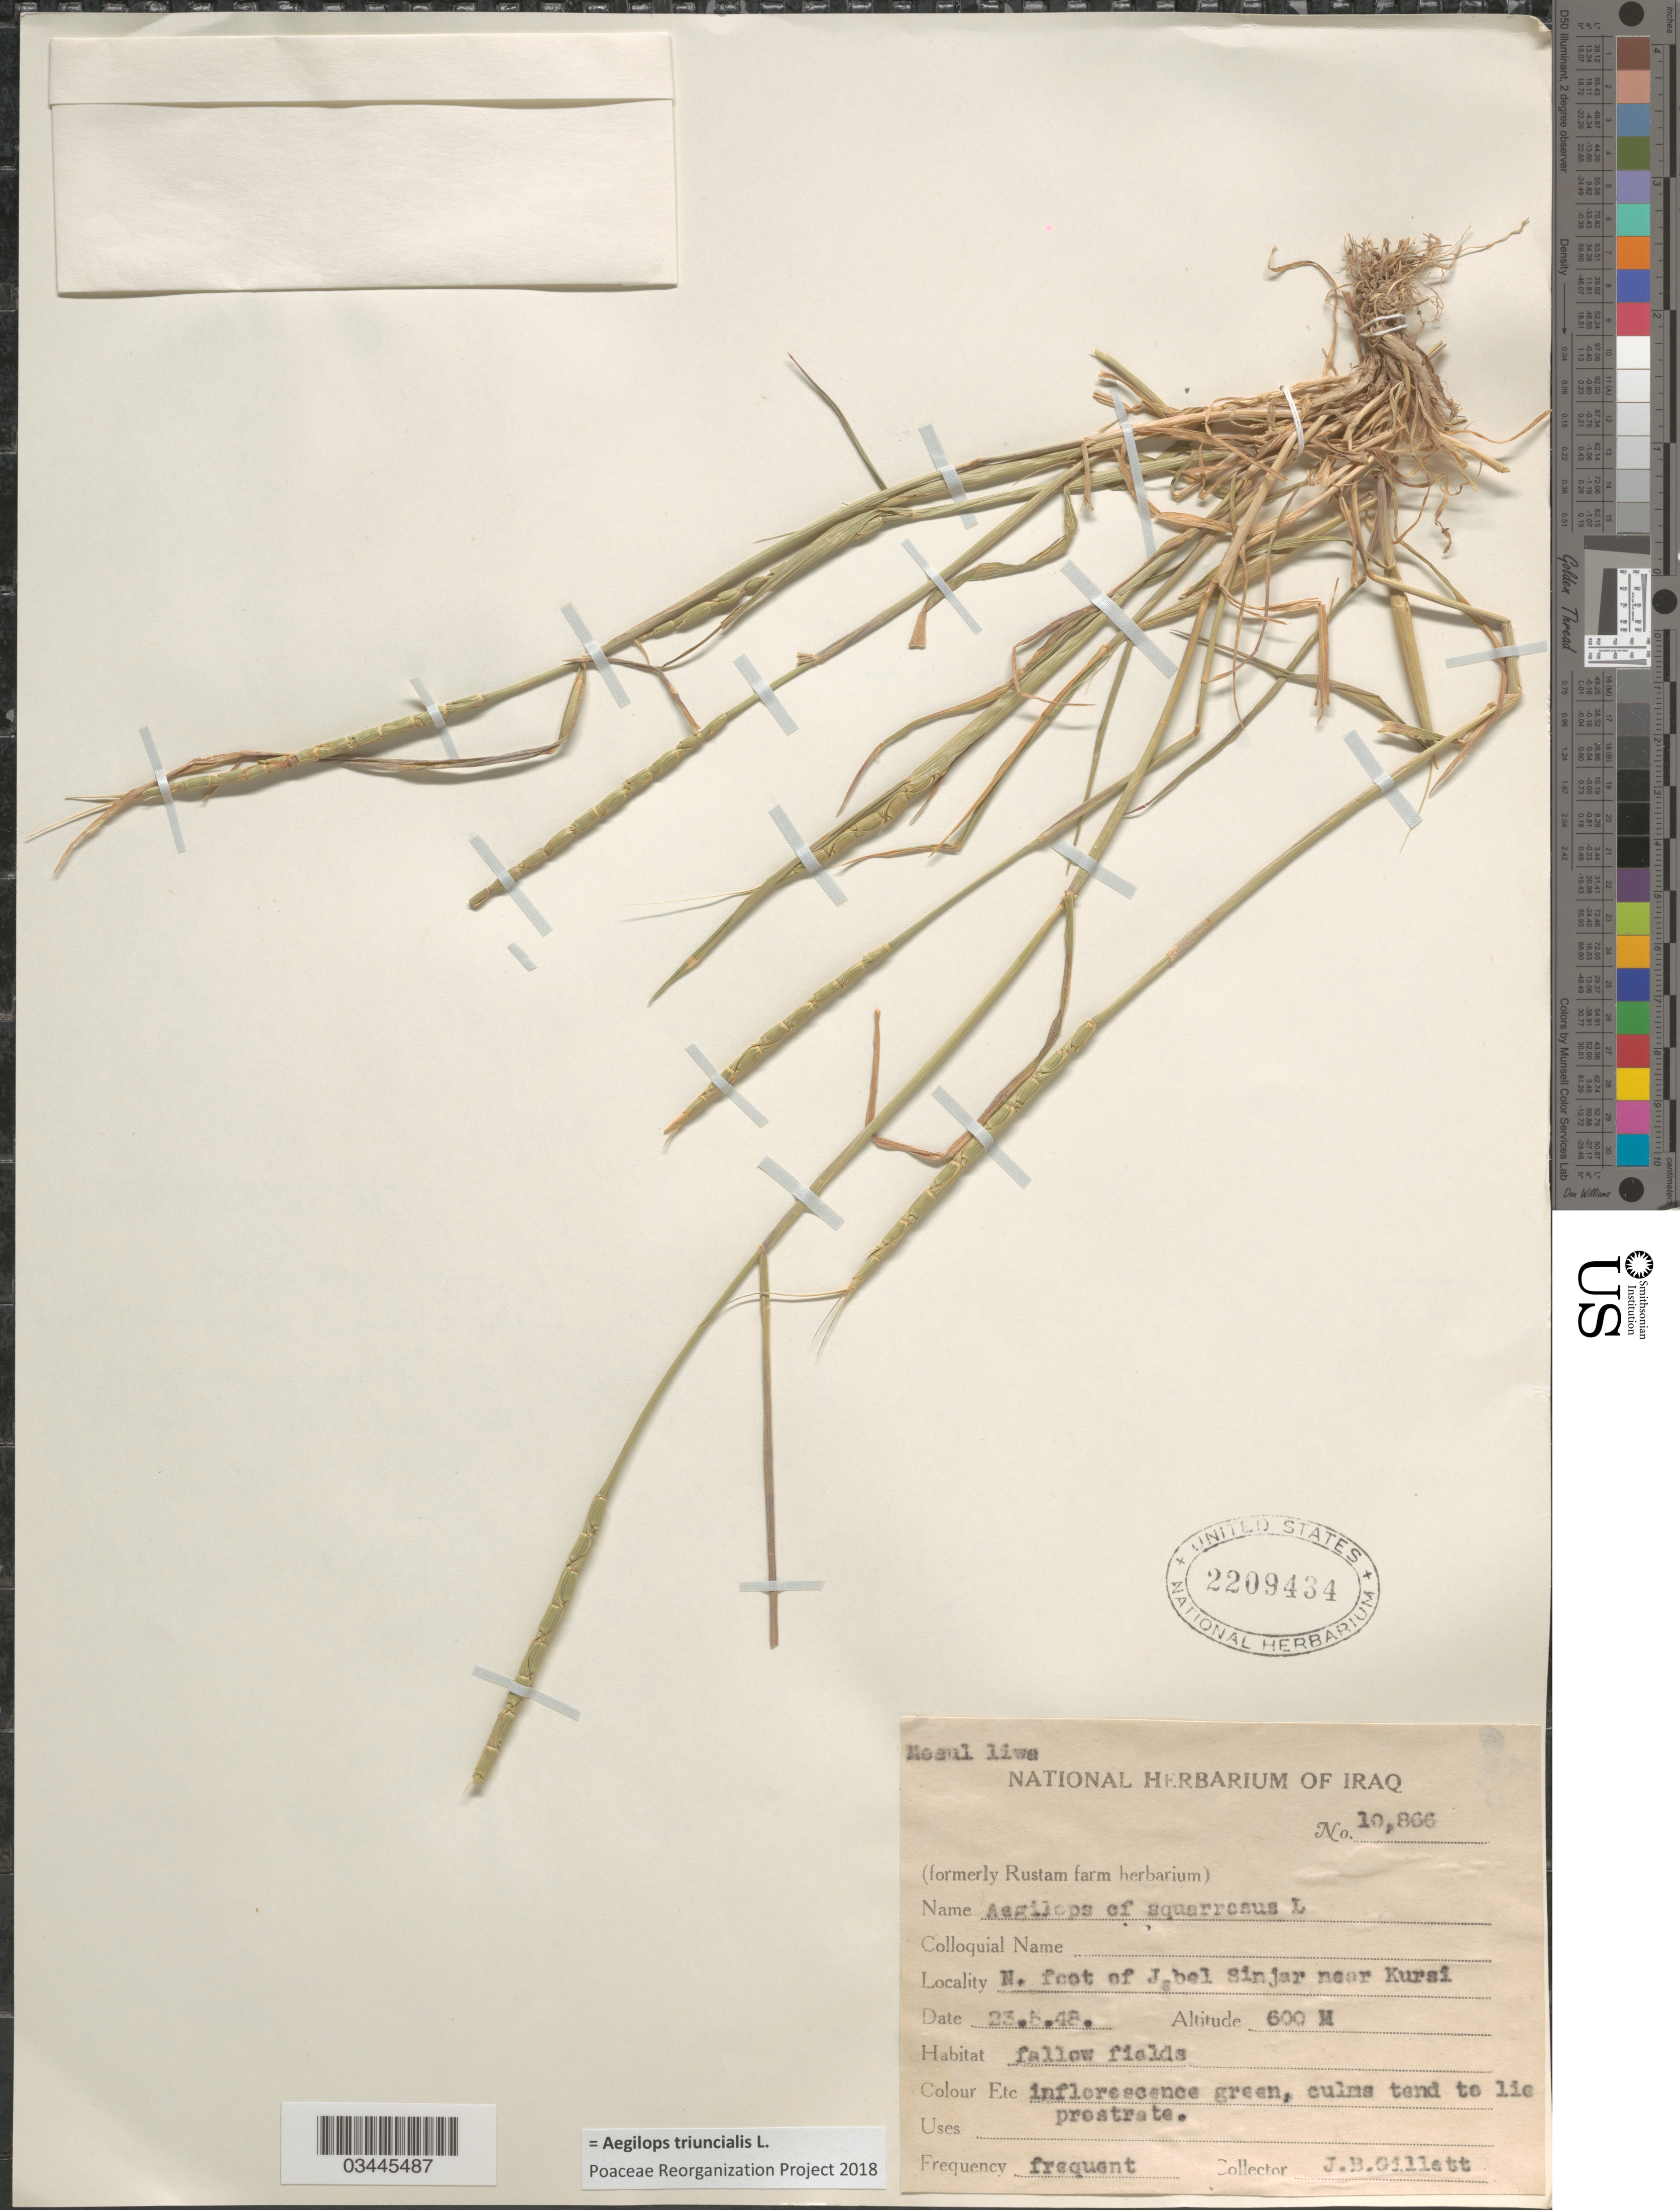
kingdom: Plantae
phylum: Tracheophyta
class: Liliopsida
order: Poales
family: Poaceae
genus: Aegilops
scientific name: Aegilops triuncialis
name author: L.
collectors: J. B. Gillett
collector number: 10866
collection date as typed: Transcribed d/m/y: 23/5/48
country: Iraq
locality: Mosul liwa. N. foot of Jebel Sinjar near Kursi. Fallow fields.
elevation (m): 600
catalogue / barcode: US 2209434